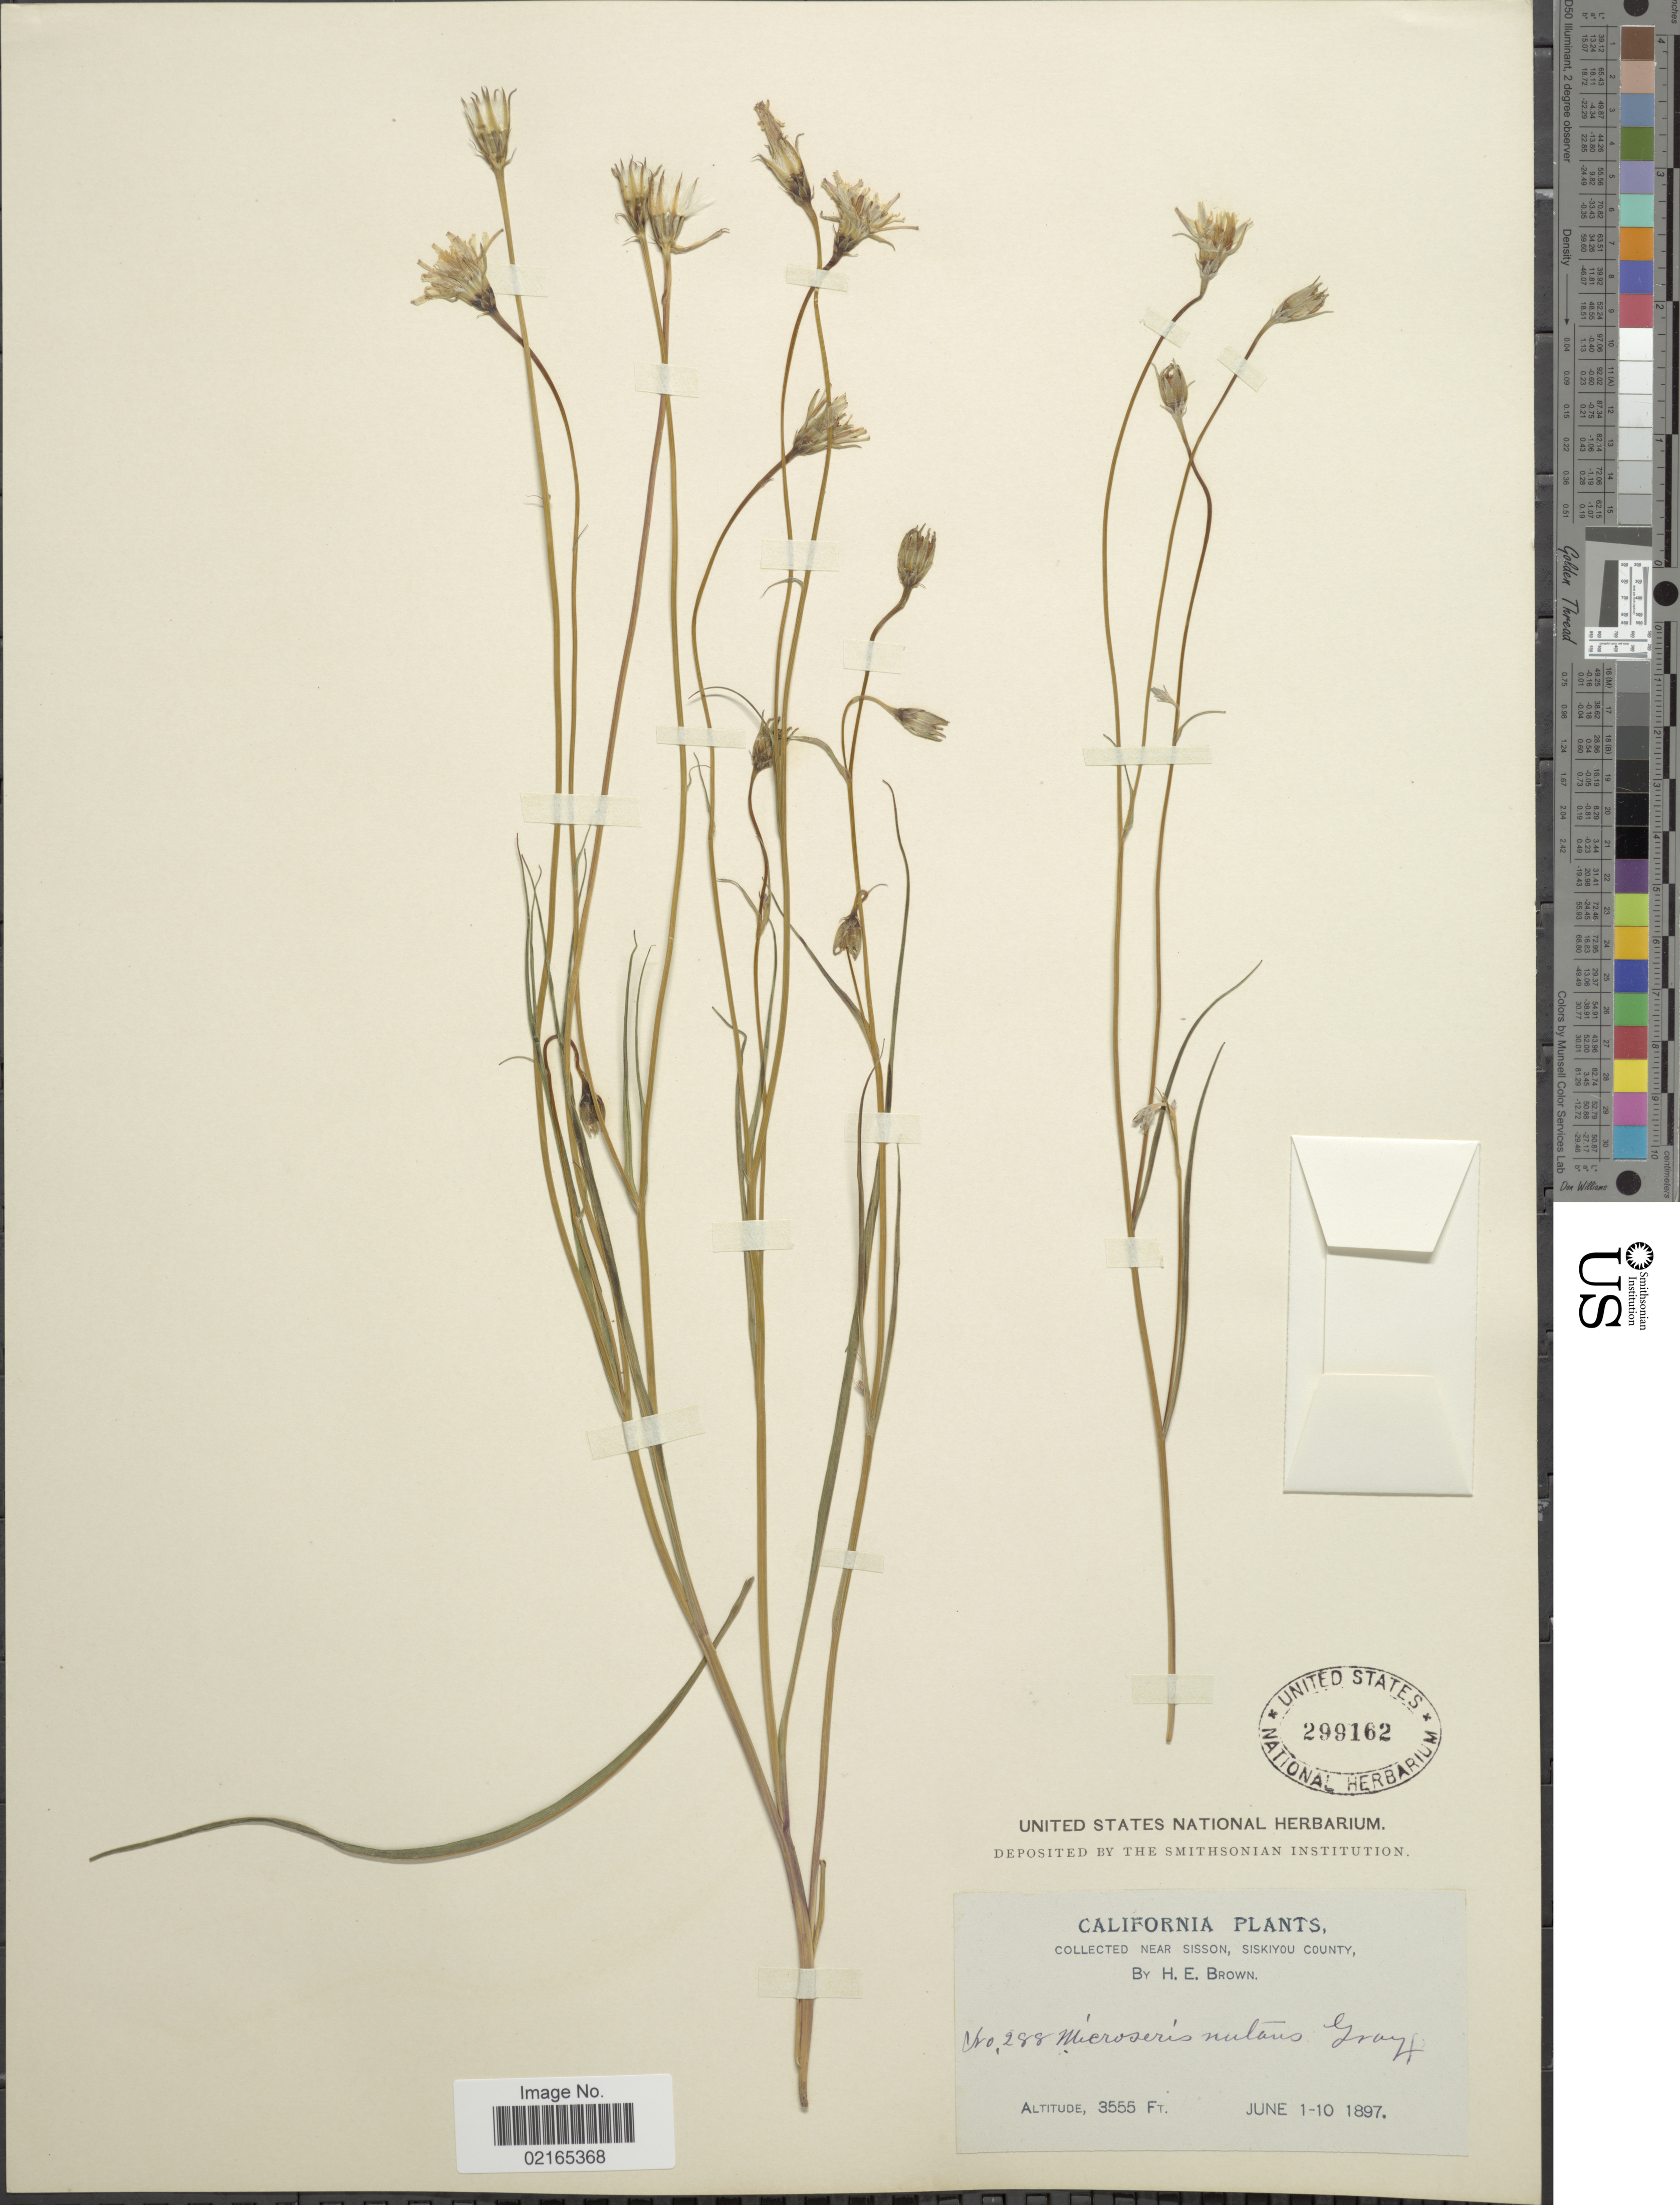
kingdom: Plantae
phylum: Tracheophyta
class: Magnoliopsida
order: Asterales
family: Asteraceae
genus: Microseris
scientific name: Microseris nutans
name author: (Hook.) Sch. Bip.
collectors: H. E. Brown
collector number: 288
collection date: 1897-06-01/1897-06-10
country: United States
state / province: California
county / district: Siskiyou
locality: Near Sisson, Siskiyou County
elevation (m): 1084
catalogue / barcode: US 299162